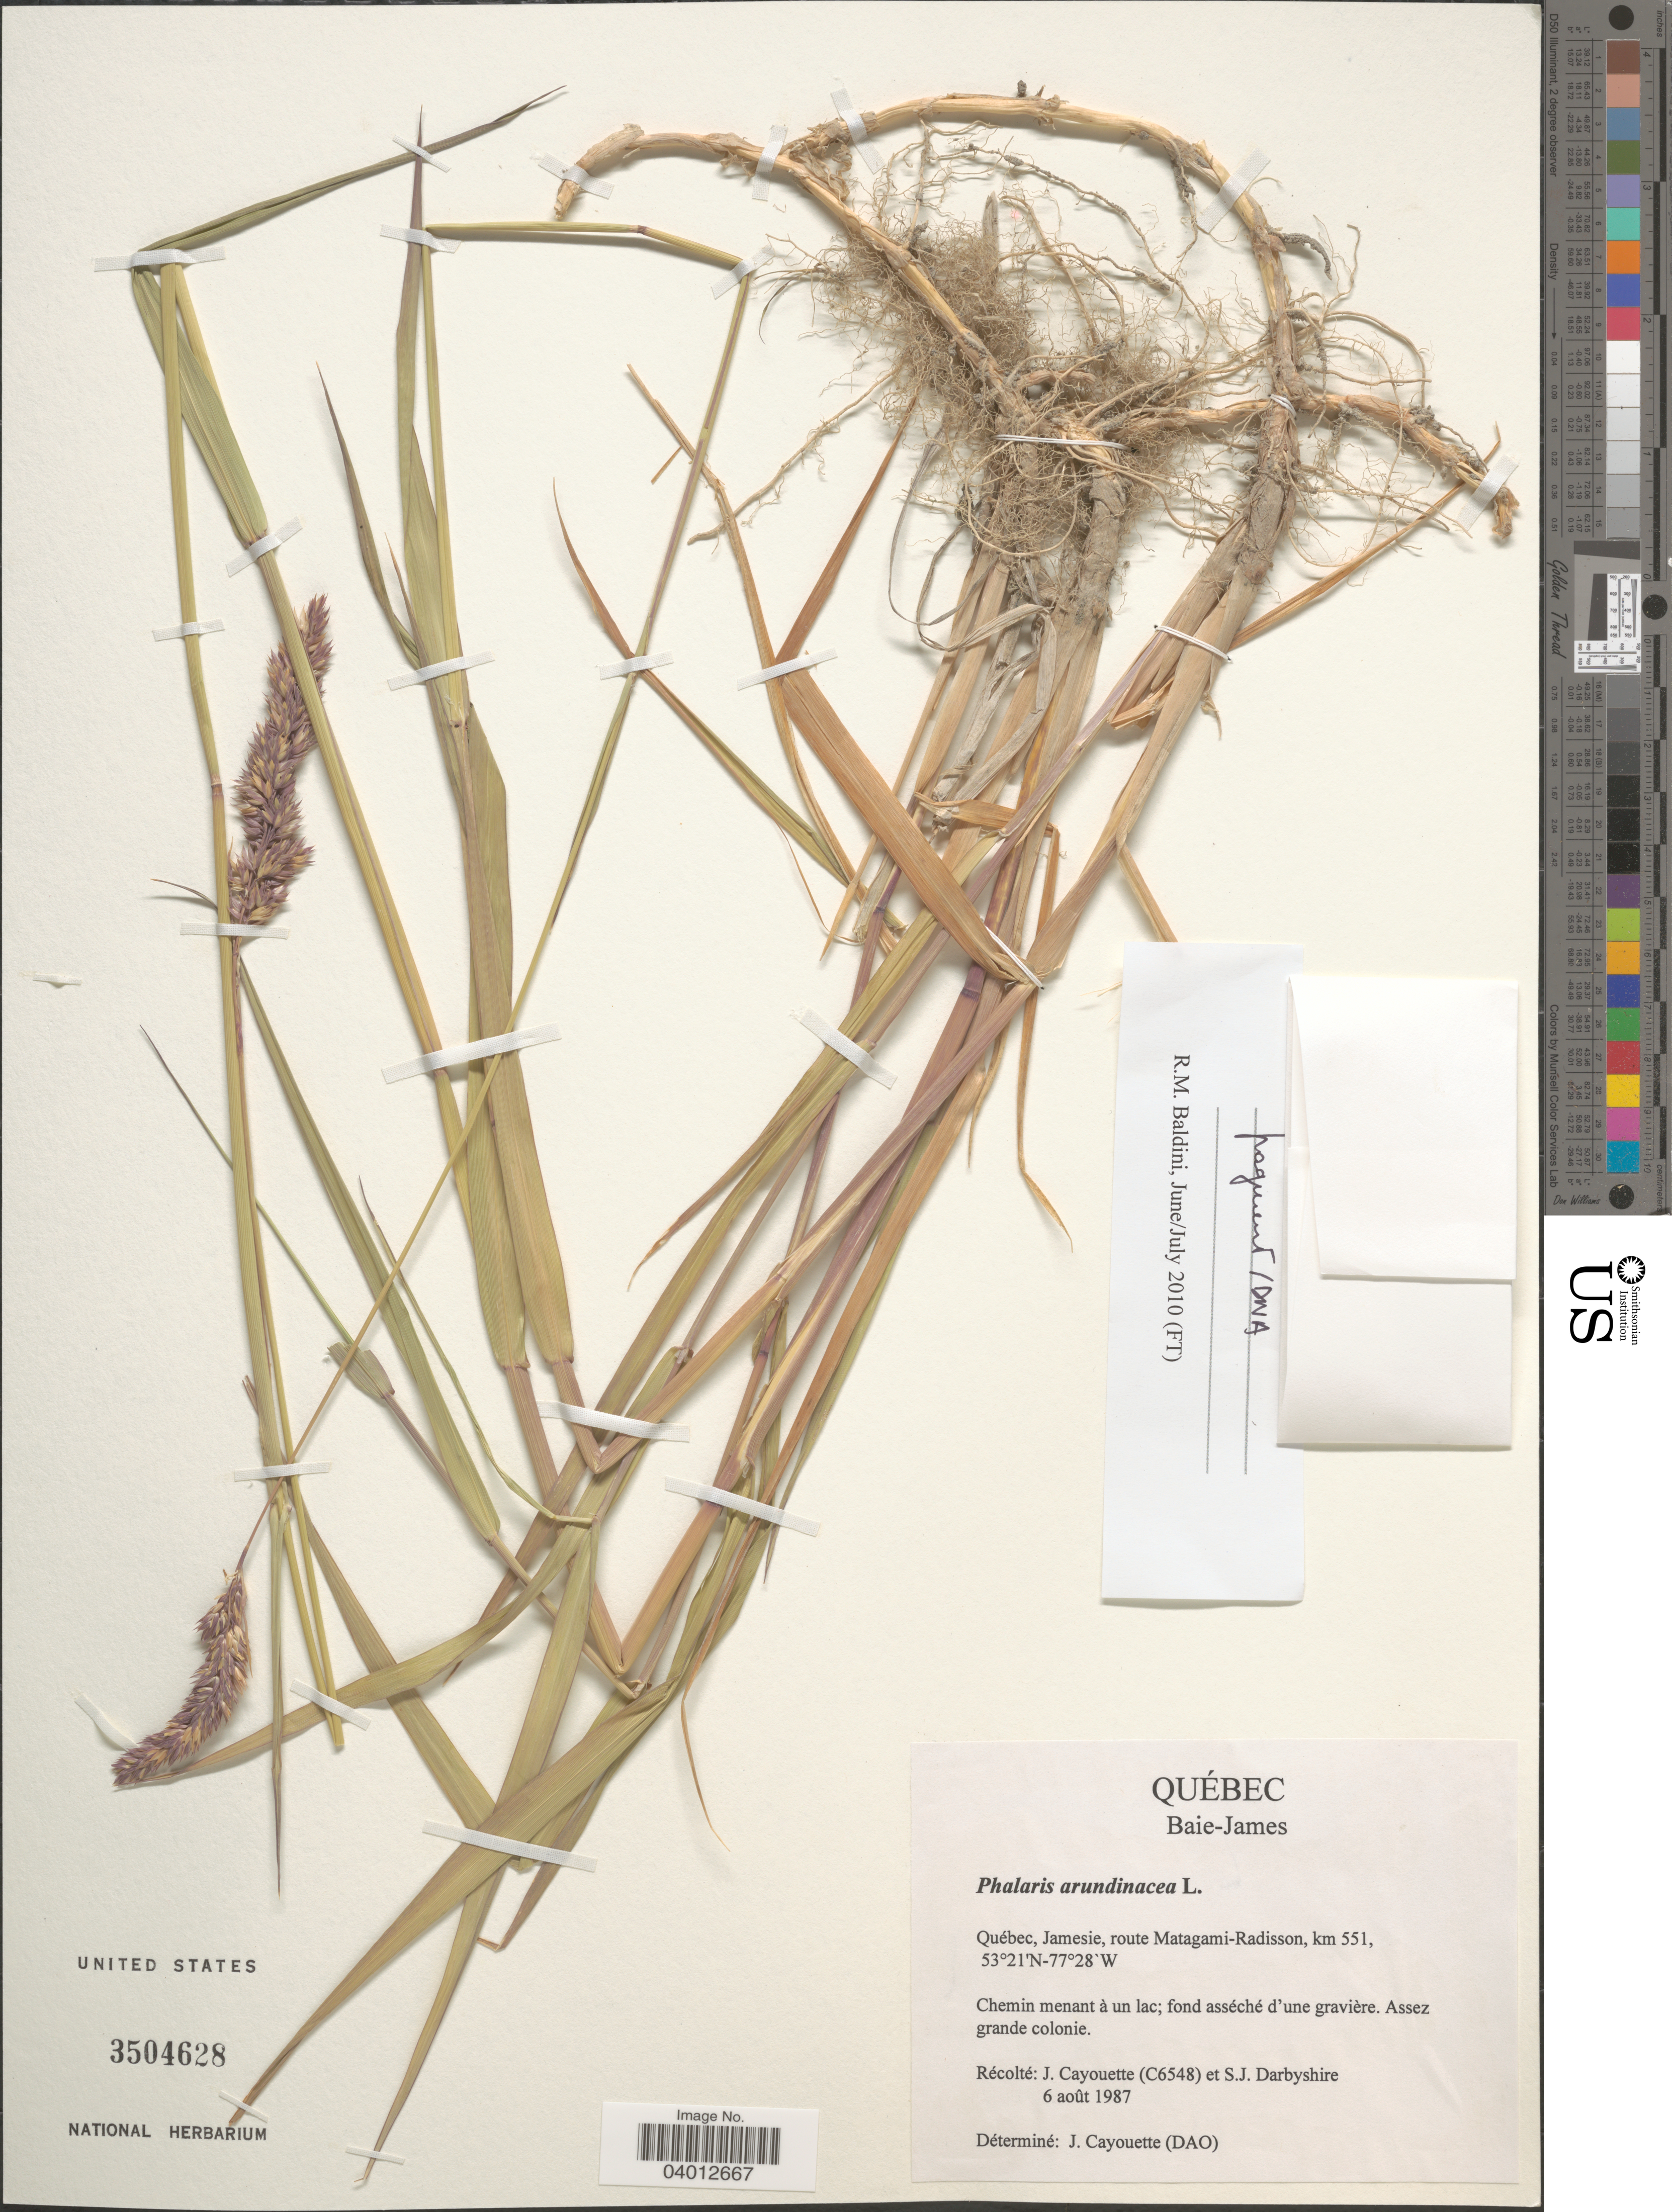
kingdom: Plantae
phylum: Tracheophyta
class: Liliopsida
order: Poales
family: Poaceae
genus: Phalaris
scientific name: Phalaris arundinacea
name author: L.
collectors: J. Cayouette & S. Darbyshire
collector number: C6548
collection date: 1987-08-06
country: Canada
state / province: Quebec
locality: Baie-James. Jamesie, route Matagami-Radisson, km 551.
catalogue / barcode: US 3504628